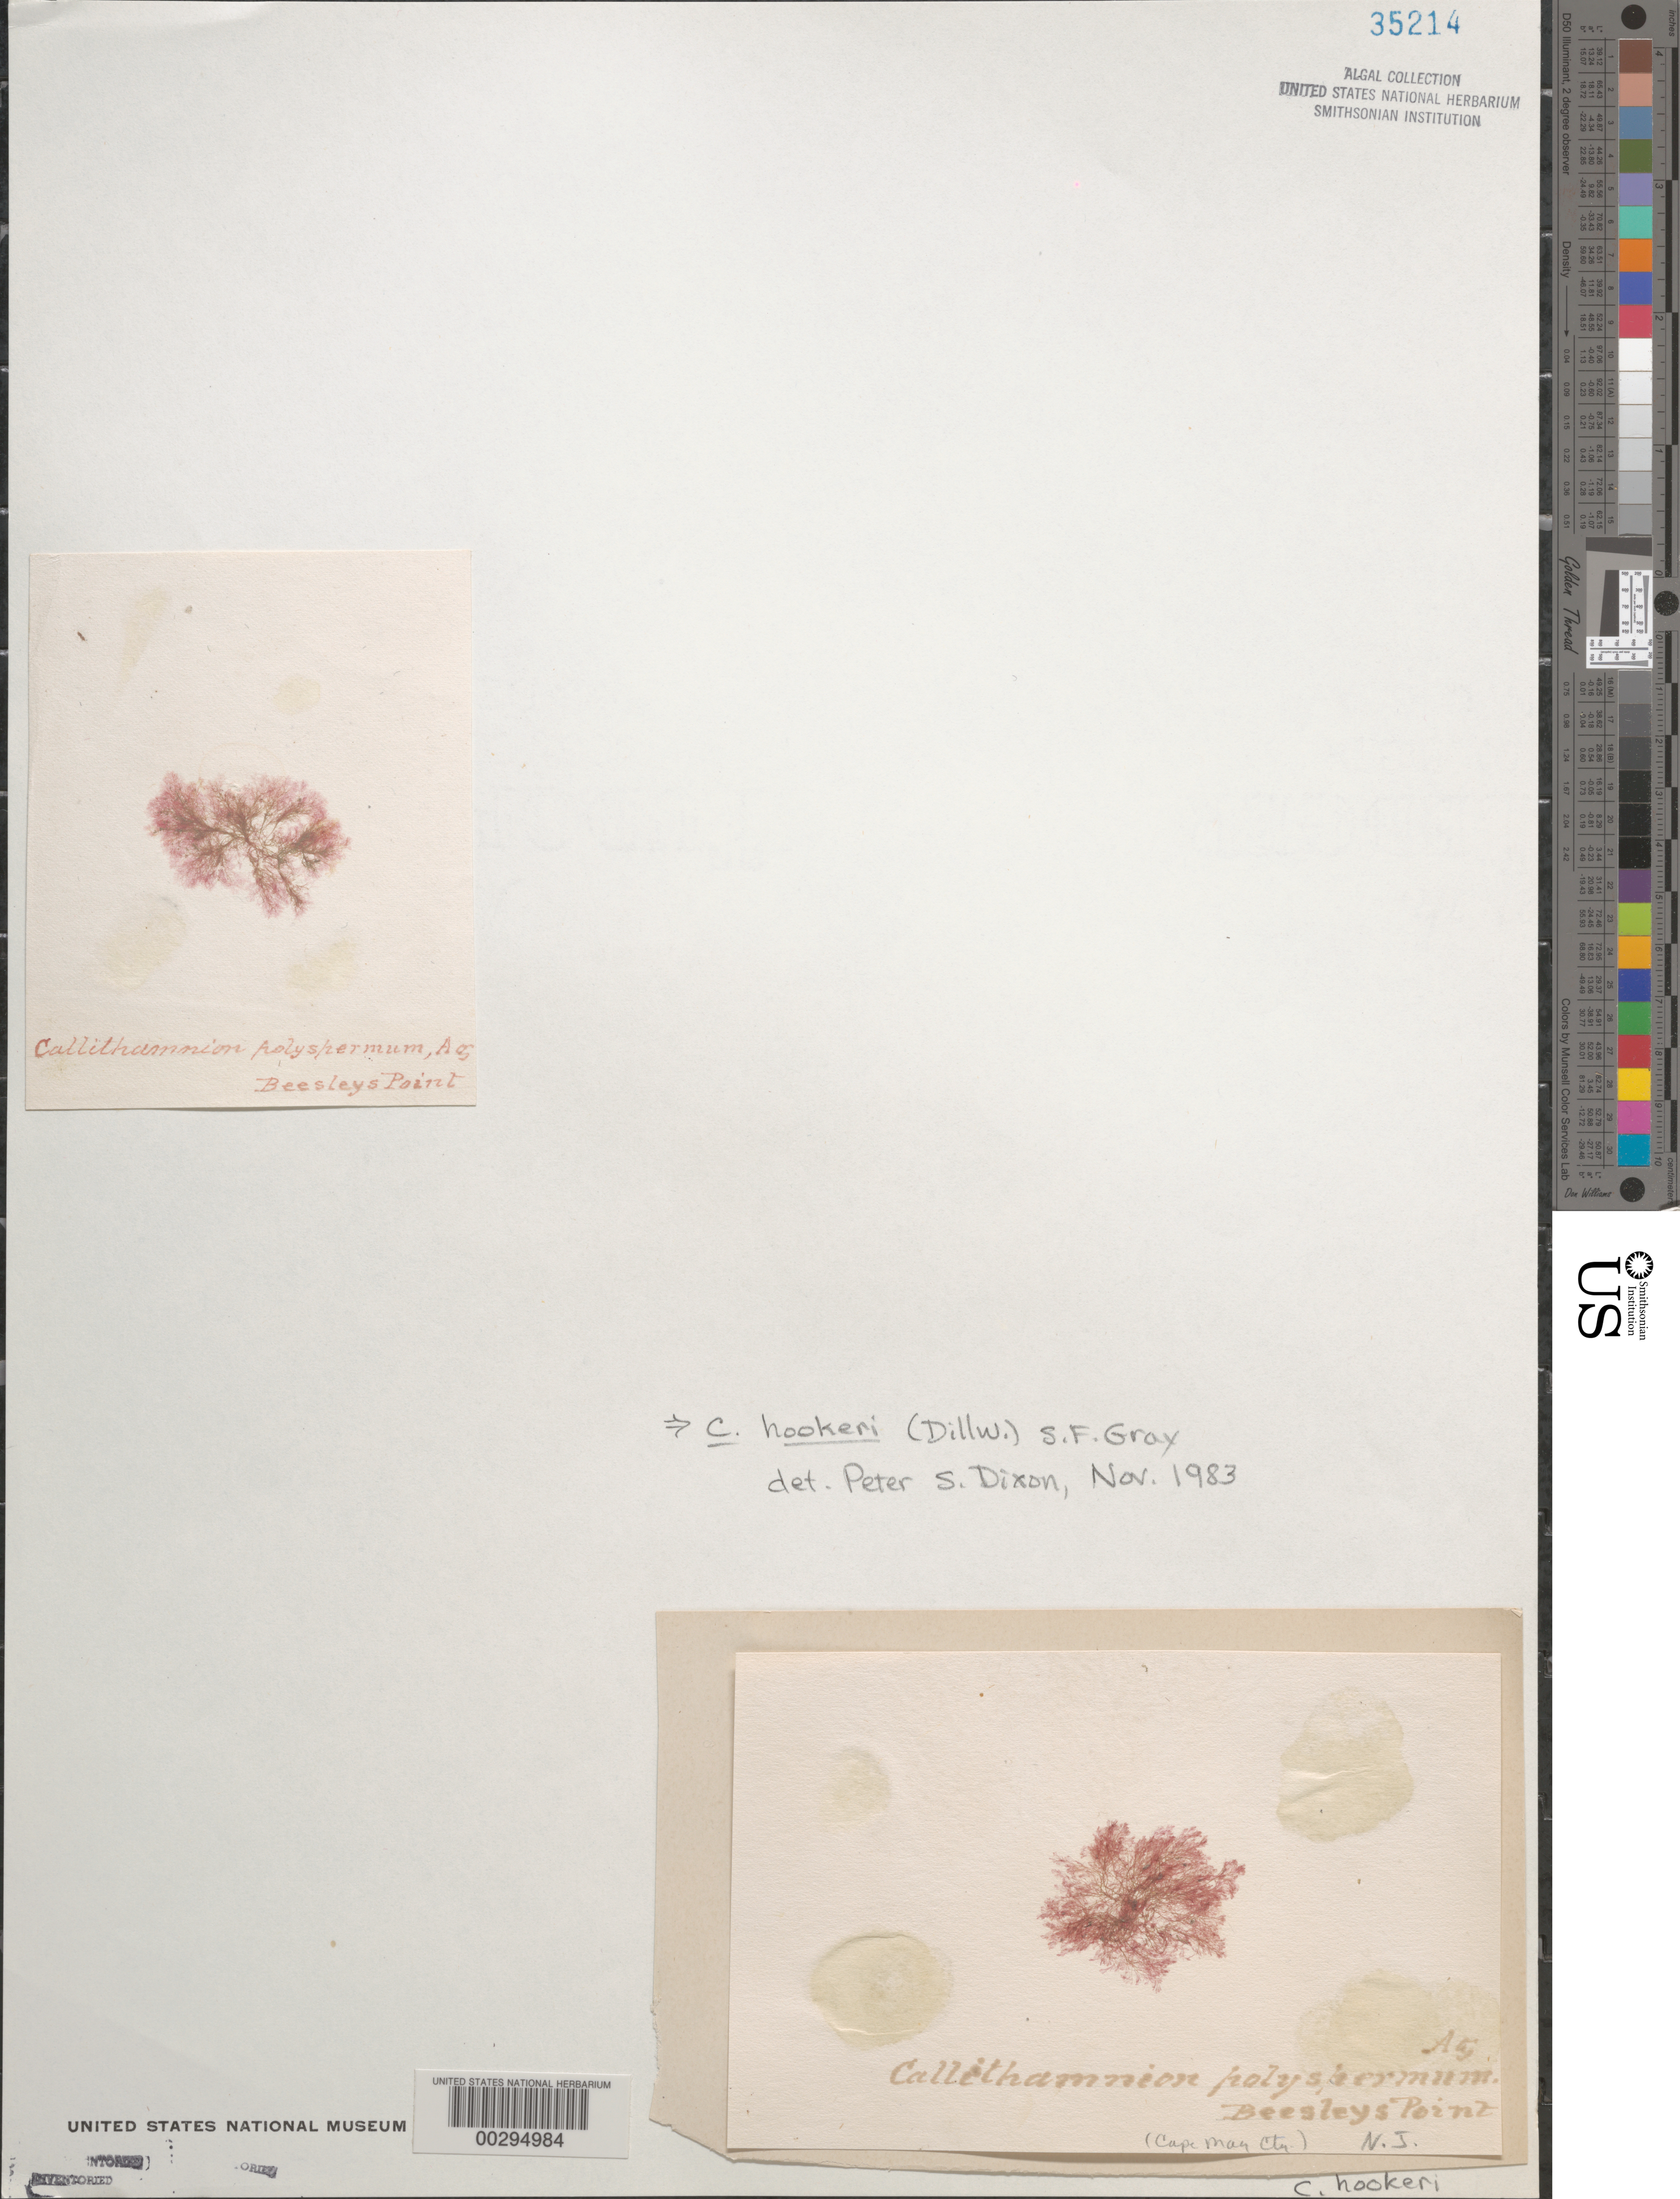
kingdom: Plantae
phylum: Rhodophyta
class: Florideophyceae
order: Ceramiales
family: Callithamniaceae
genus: Gaillona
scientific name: Gaillona hookeri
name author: (Dillwyn) A. Athanasiadis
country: United States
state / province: New Jersey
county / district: Cape May County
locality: Beesleys Point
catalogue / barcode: US 35214